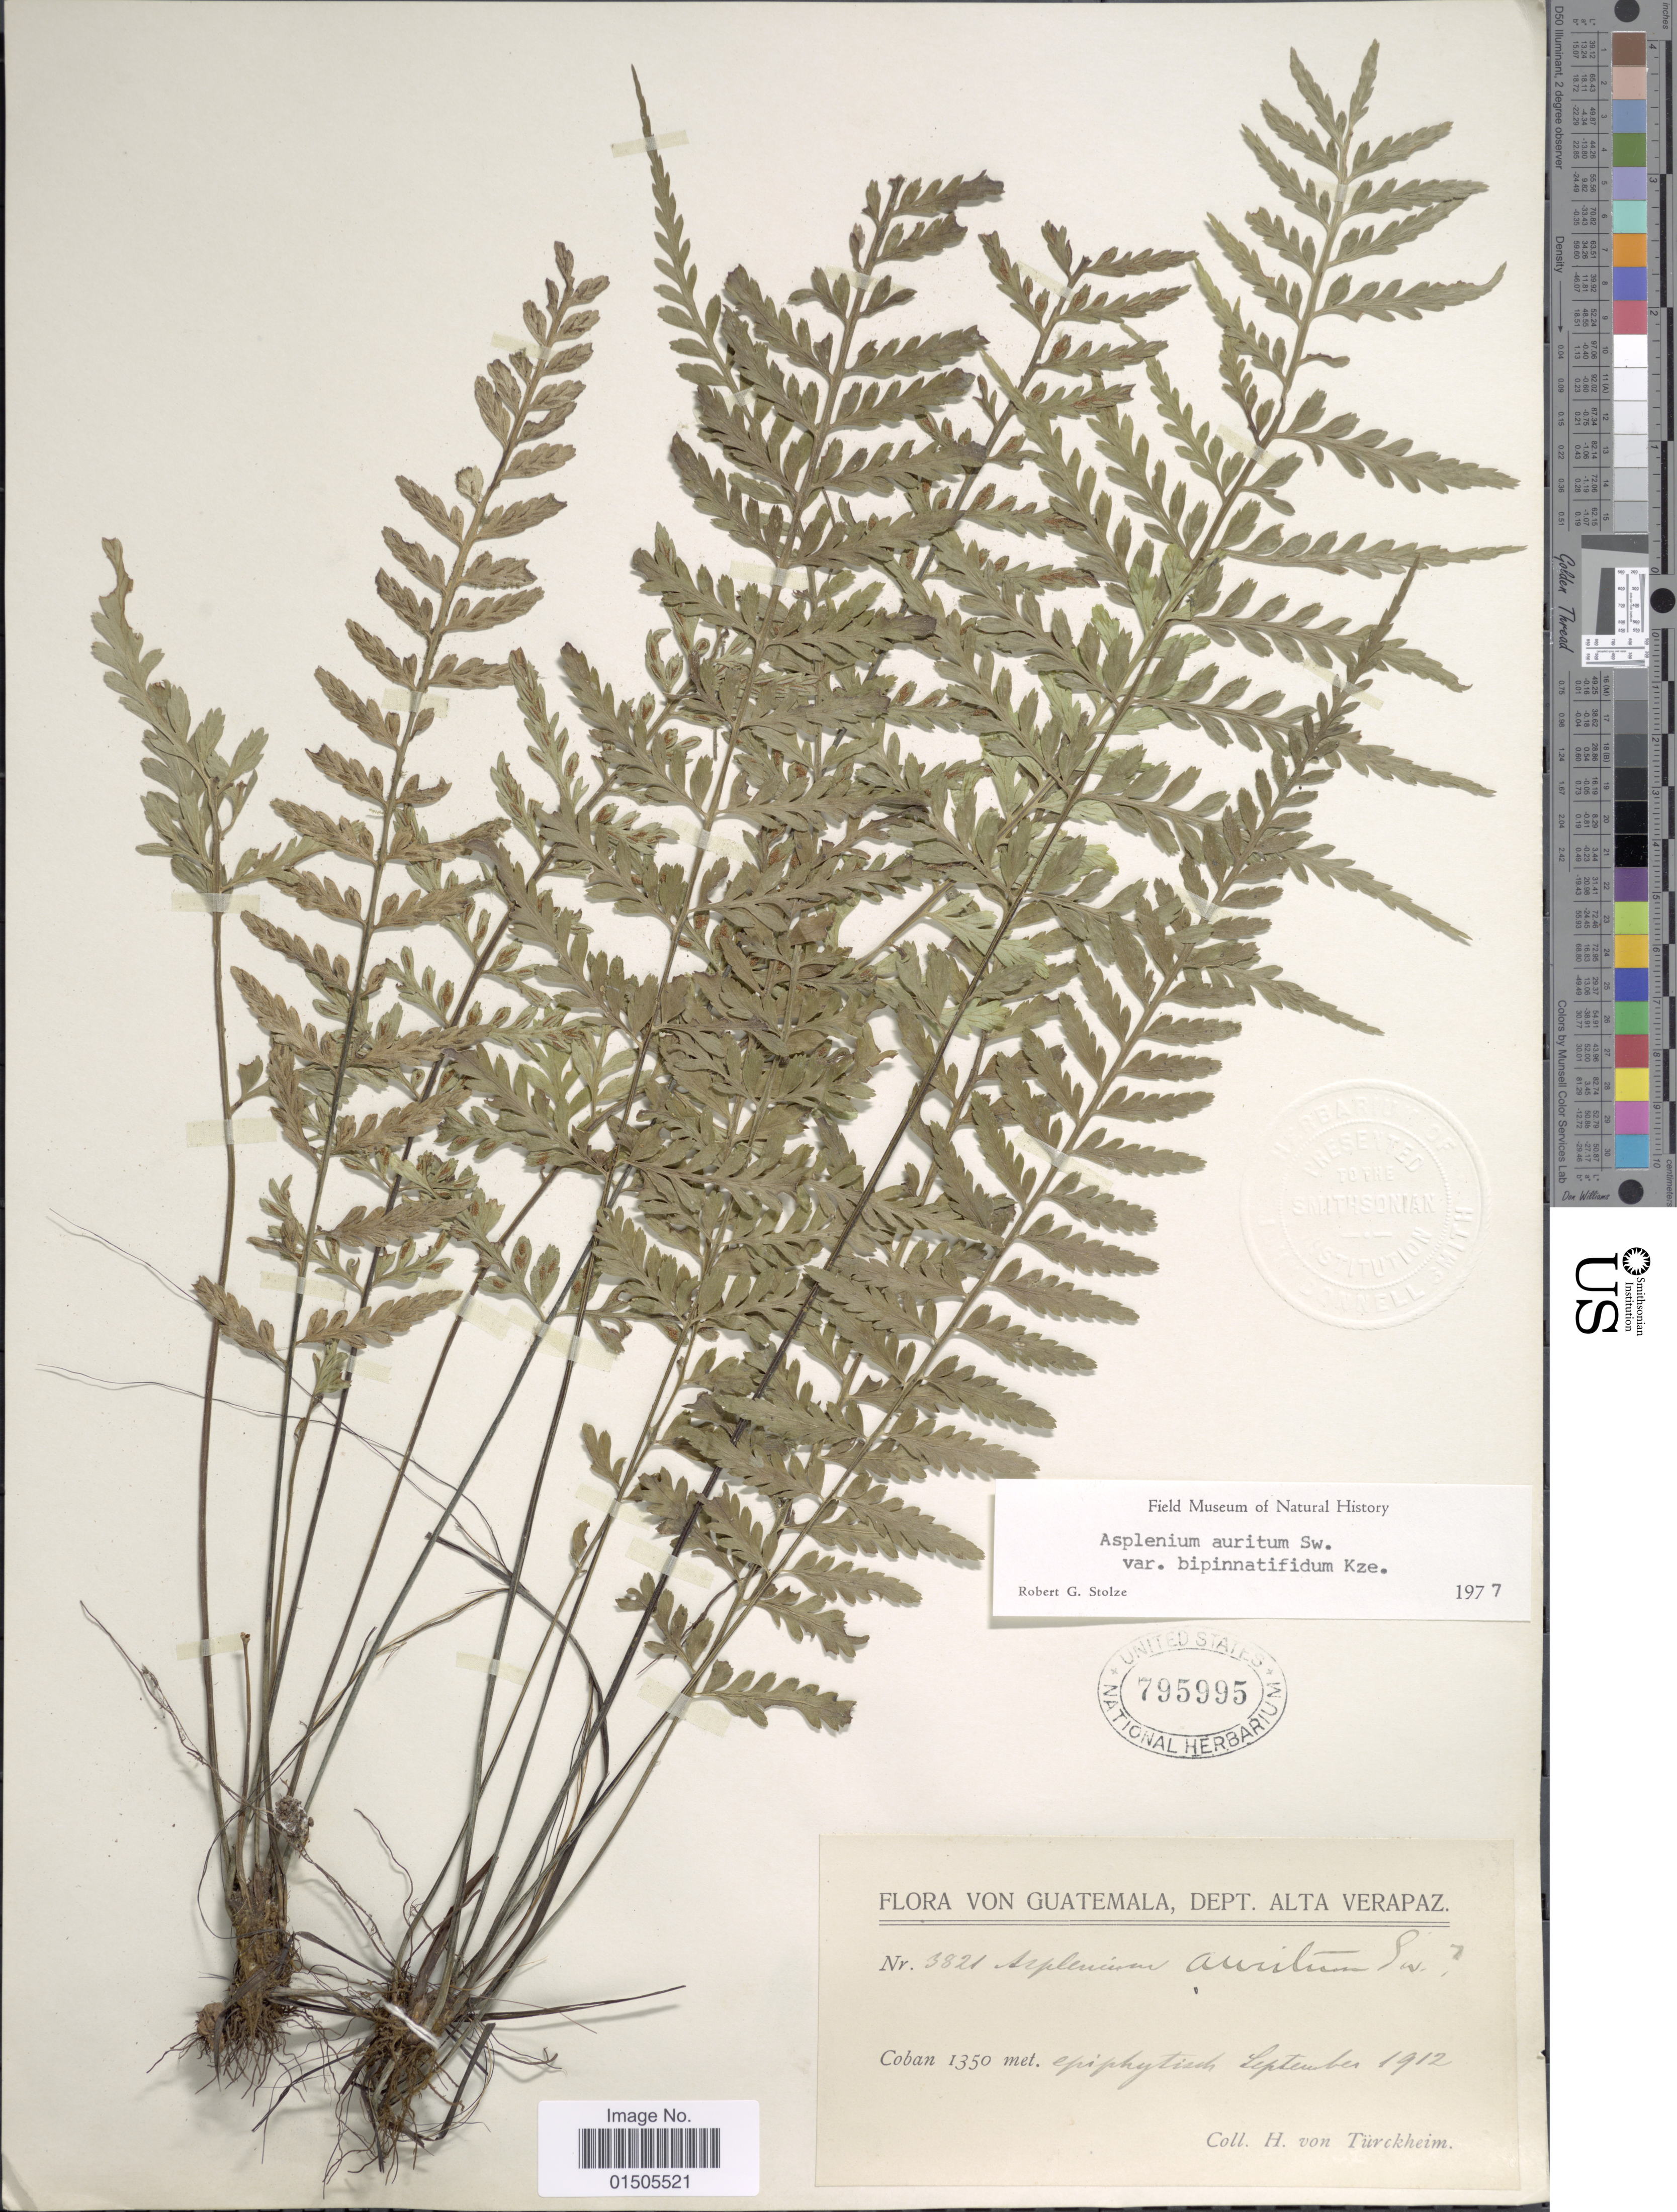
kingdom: Plantae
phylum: Tracheophyta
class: Polypodiopsida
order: Polypodiales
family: Aspleniaceae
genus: Asplenium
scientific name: Asplenium auritum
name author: Sw.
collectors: H. von Türckheim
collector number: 3821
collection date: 1912-09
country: Guatemala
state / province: Alta Verapaz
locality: Epiphytisch [epiphytic]. Cobán.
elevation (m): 1350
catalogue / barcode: US 795995